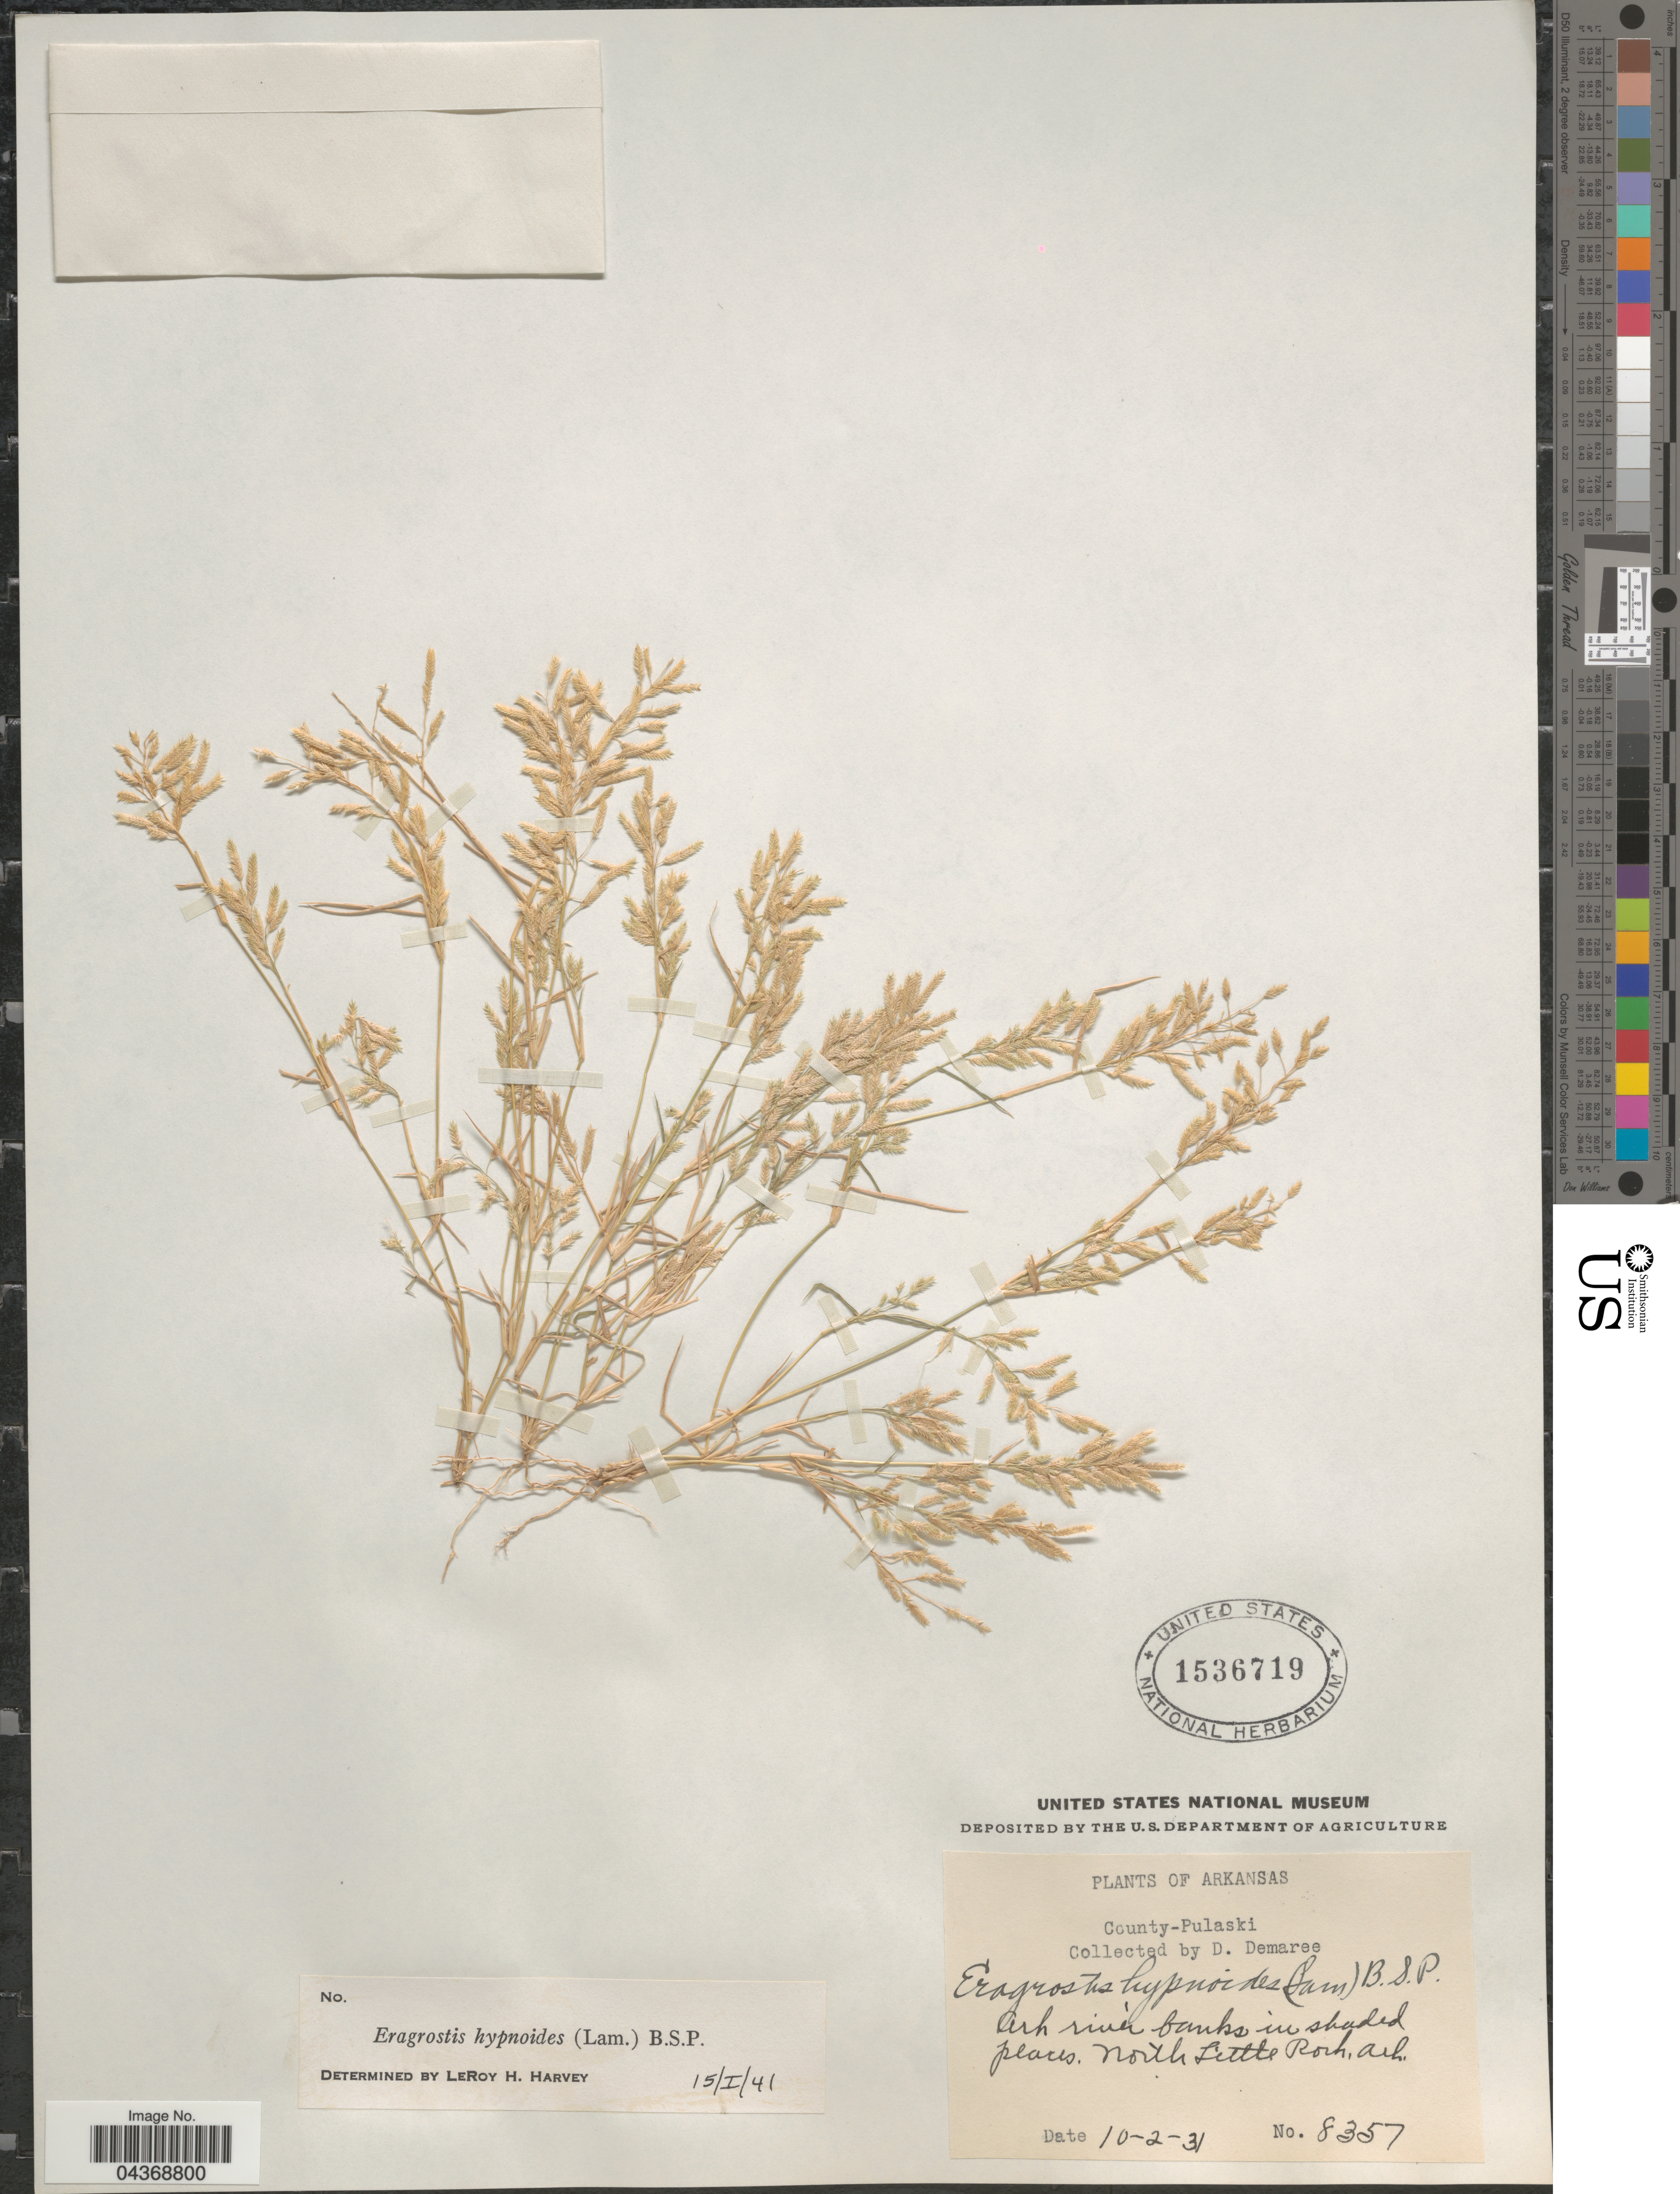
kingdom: Plantae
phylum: Tracheophyta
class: Liliopsida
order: Poales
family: Poaceae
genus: Eragrostis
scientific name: Eragrostis hypnoides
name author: (Lam.) Britton, Stearns & Poggenb.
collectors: D. Demaree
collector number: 8357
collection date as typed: Transcribed d/m/y: 2/10/31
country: United States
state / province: Arkansas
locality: County-Pulaski. Ark river banks in shaded places. North Little Rock.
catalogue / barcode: US 1536719